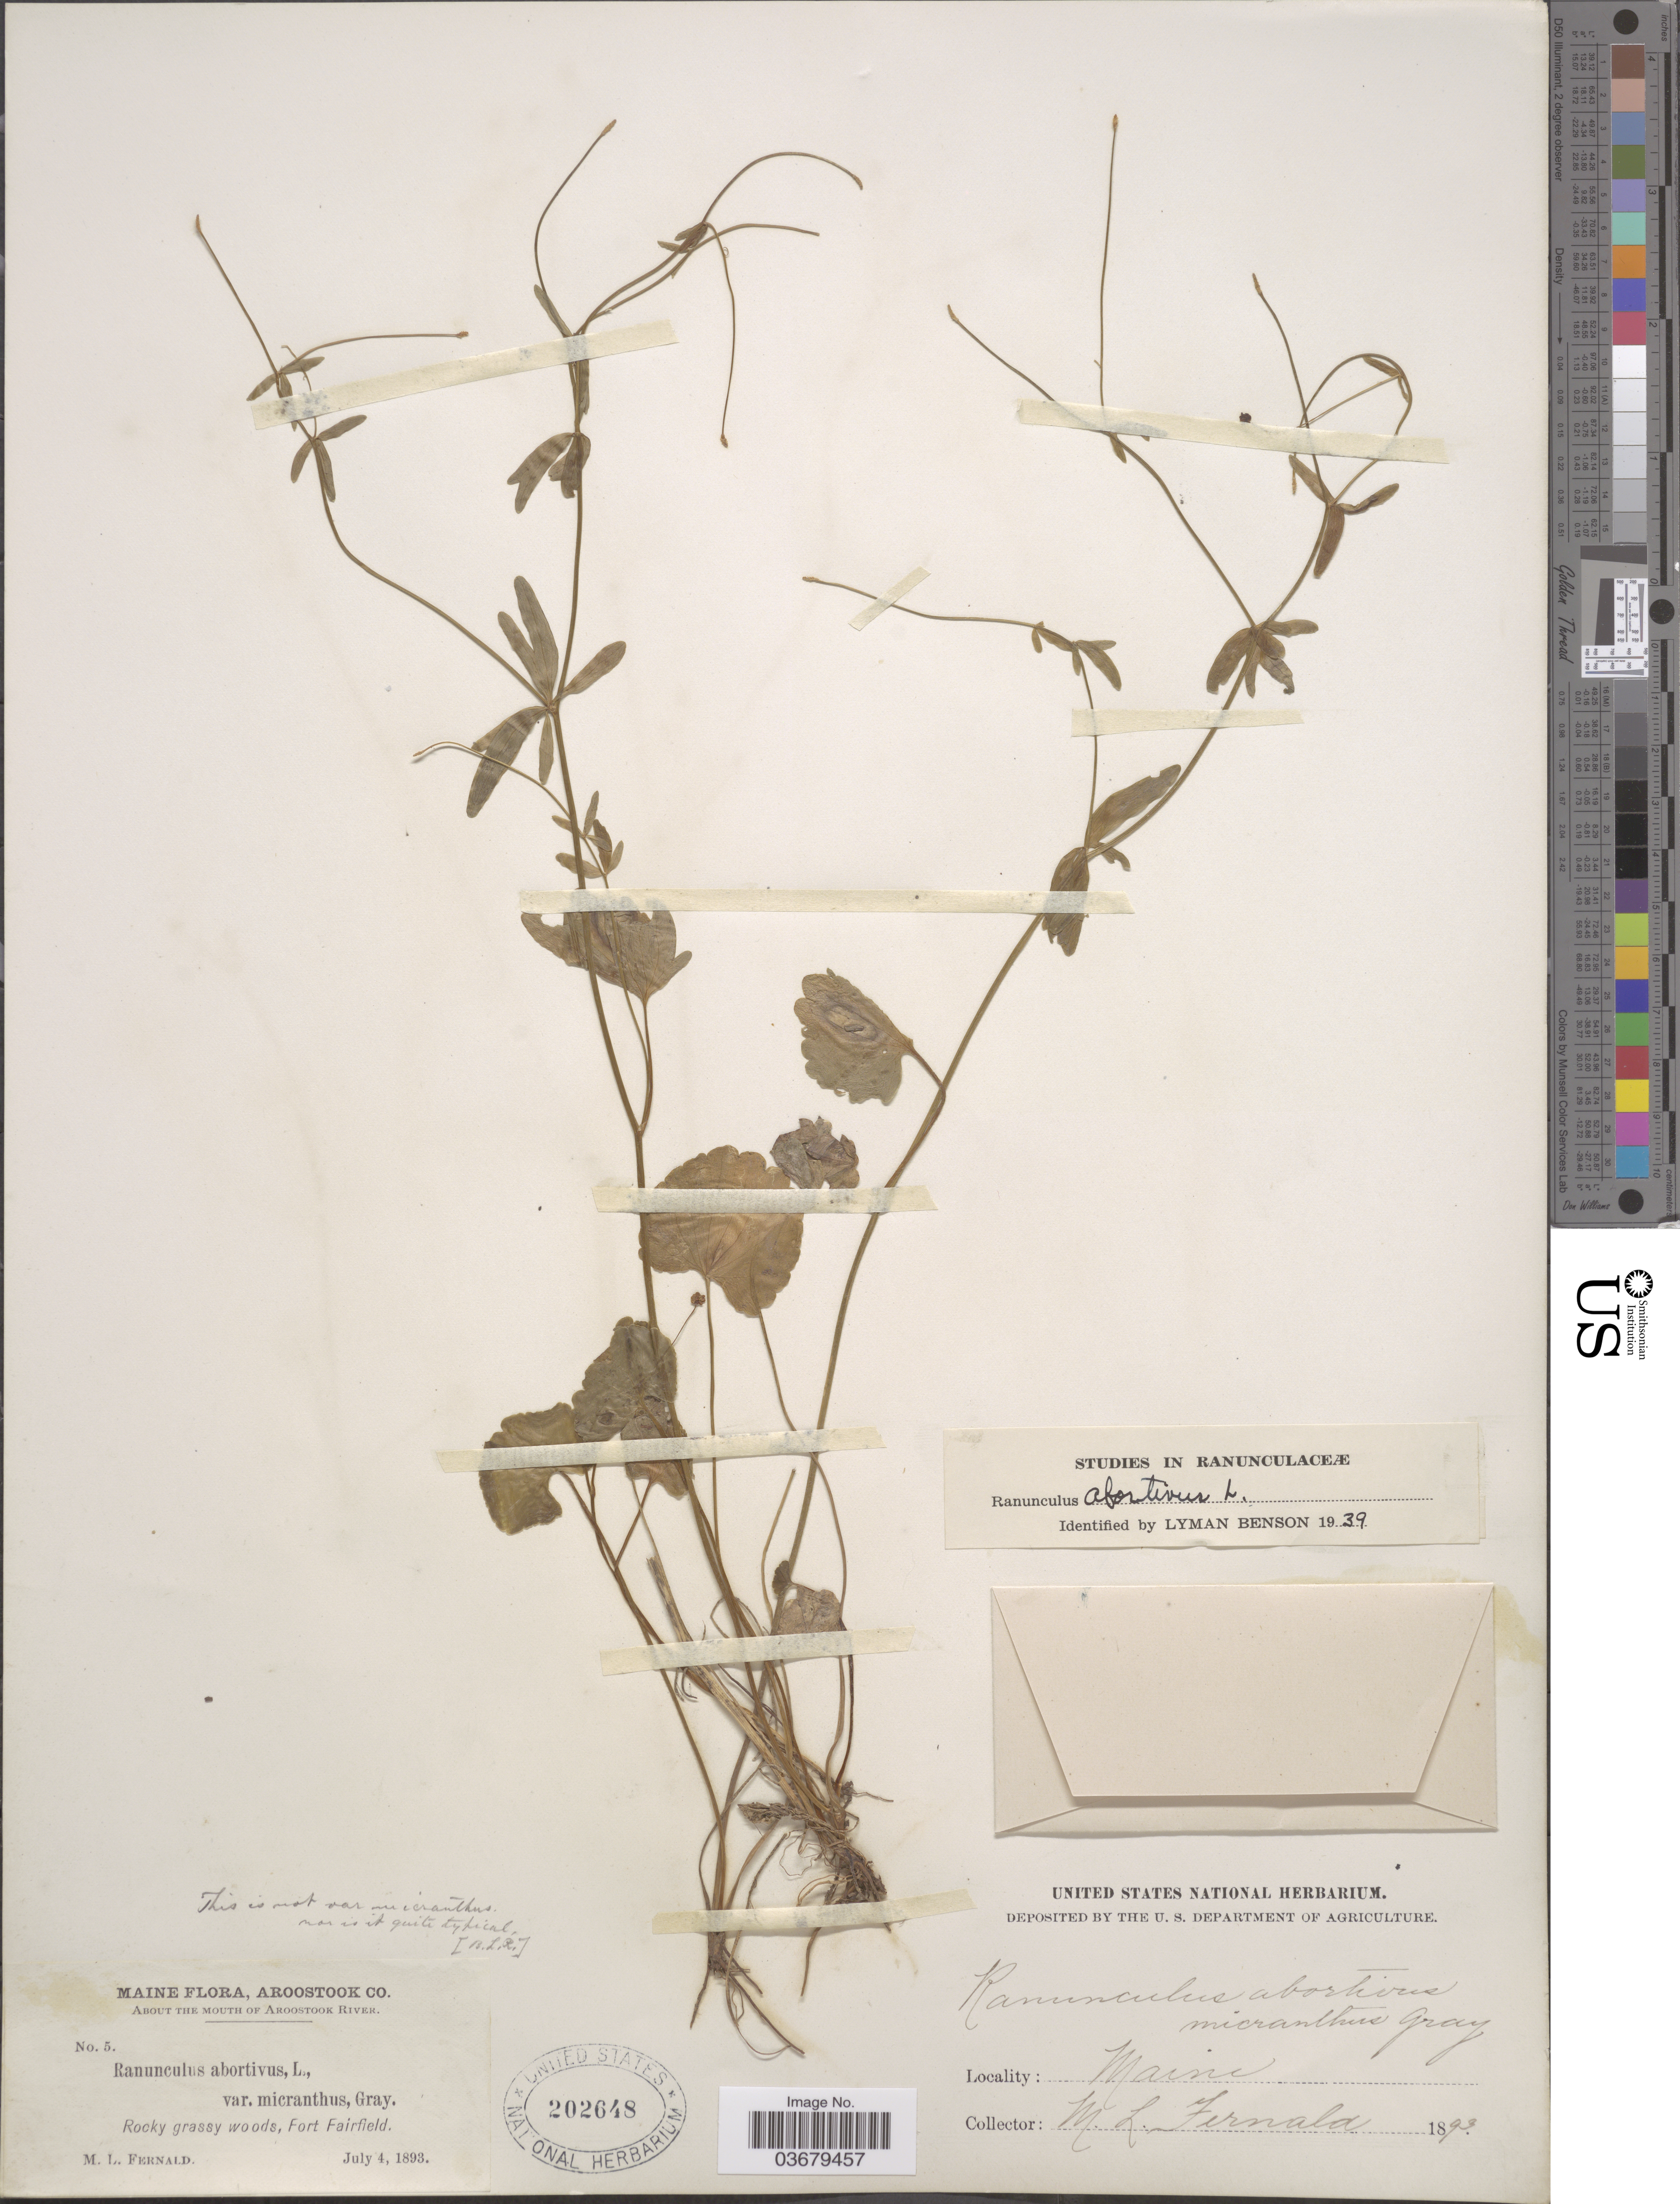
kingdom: Plantae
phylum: Tracheophyta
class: Magnoliopsida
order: Ranunculales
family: Ranunculaceae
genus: Ranunculus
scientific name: Ranunculus abortivus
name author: L.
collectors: M. L. Fernald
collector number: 5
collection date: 1893-07-04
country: United States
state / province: Maine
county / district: Aroostook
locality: About the mouth of Fort Fairfield.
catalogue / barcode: US 202648